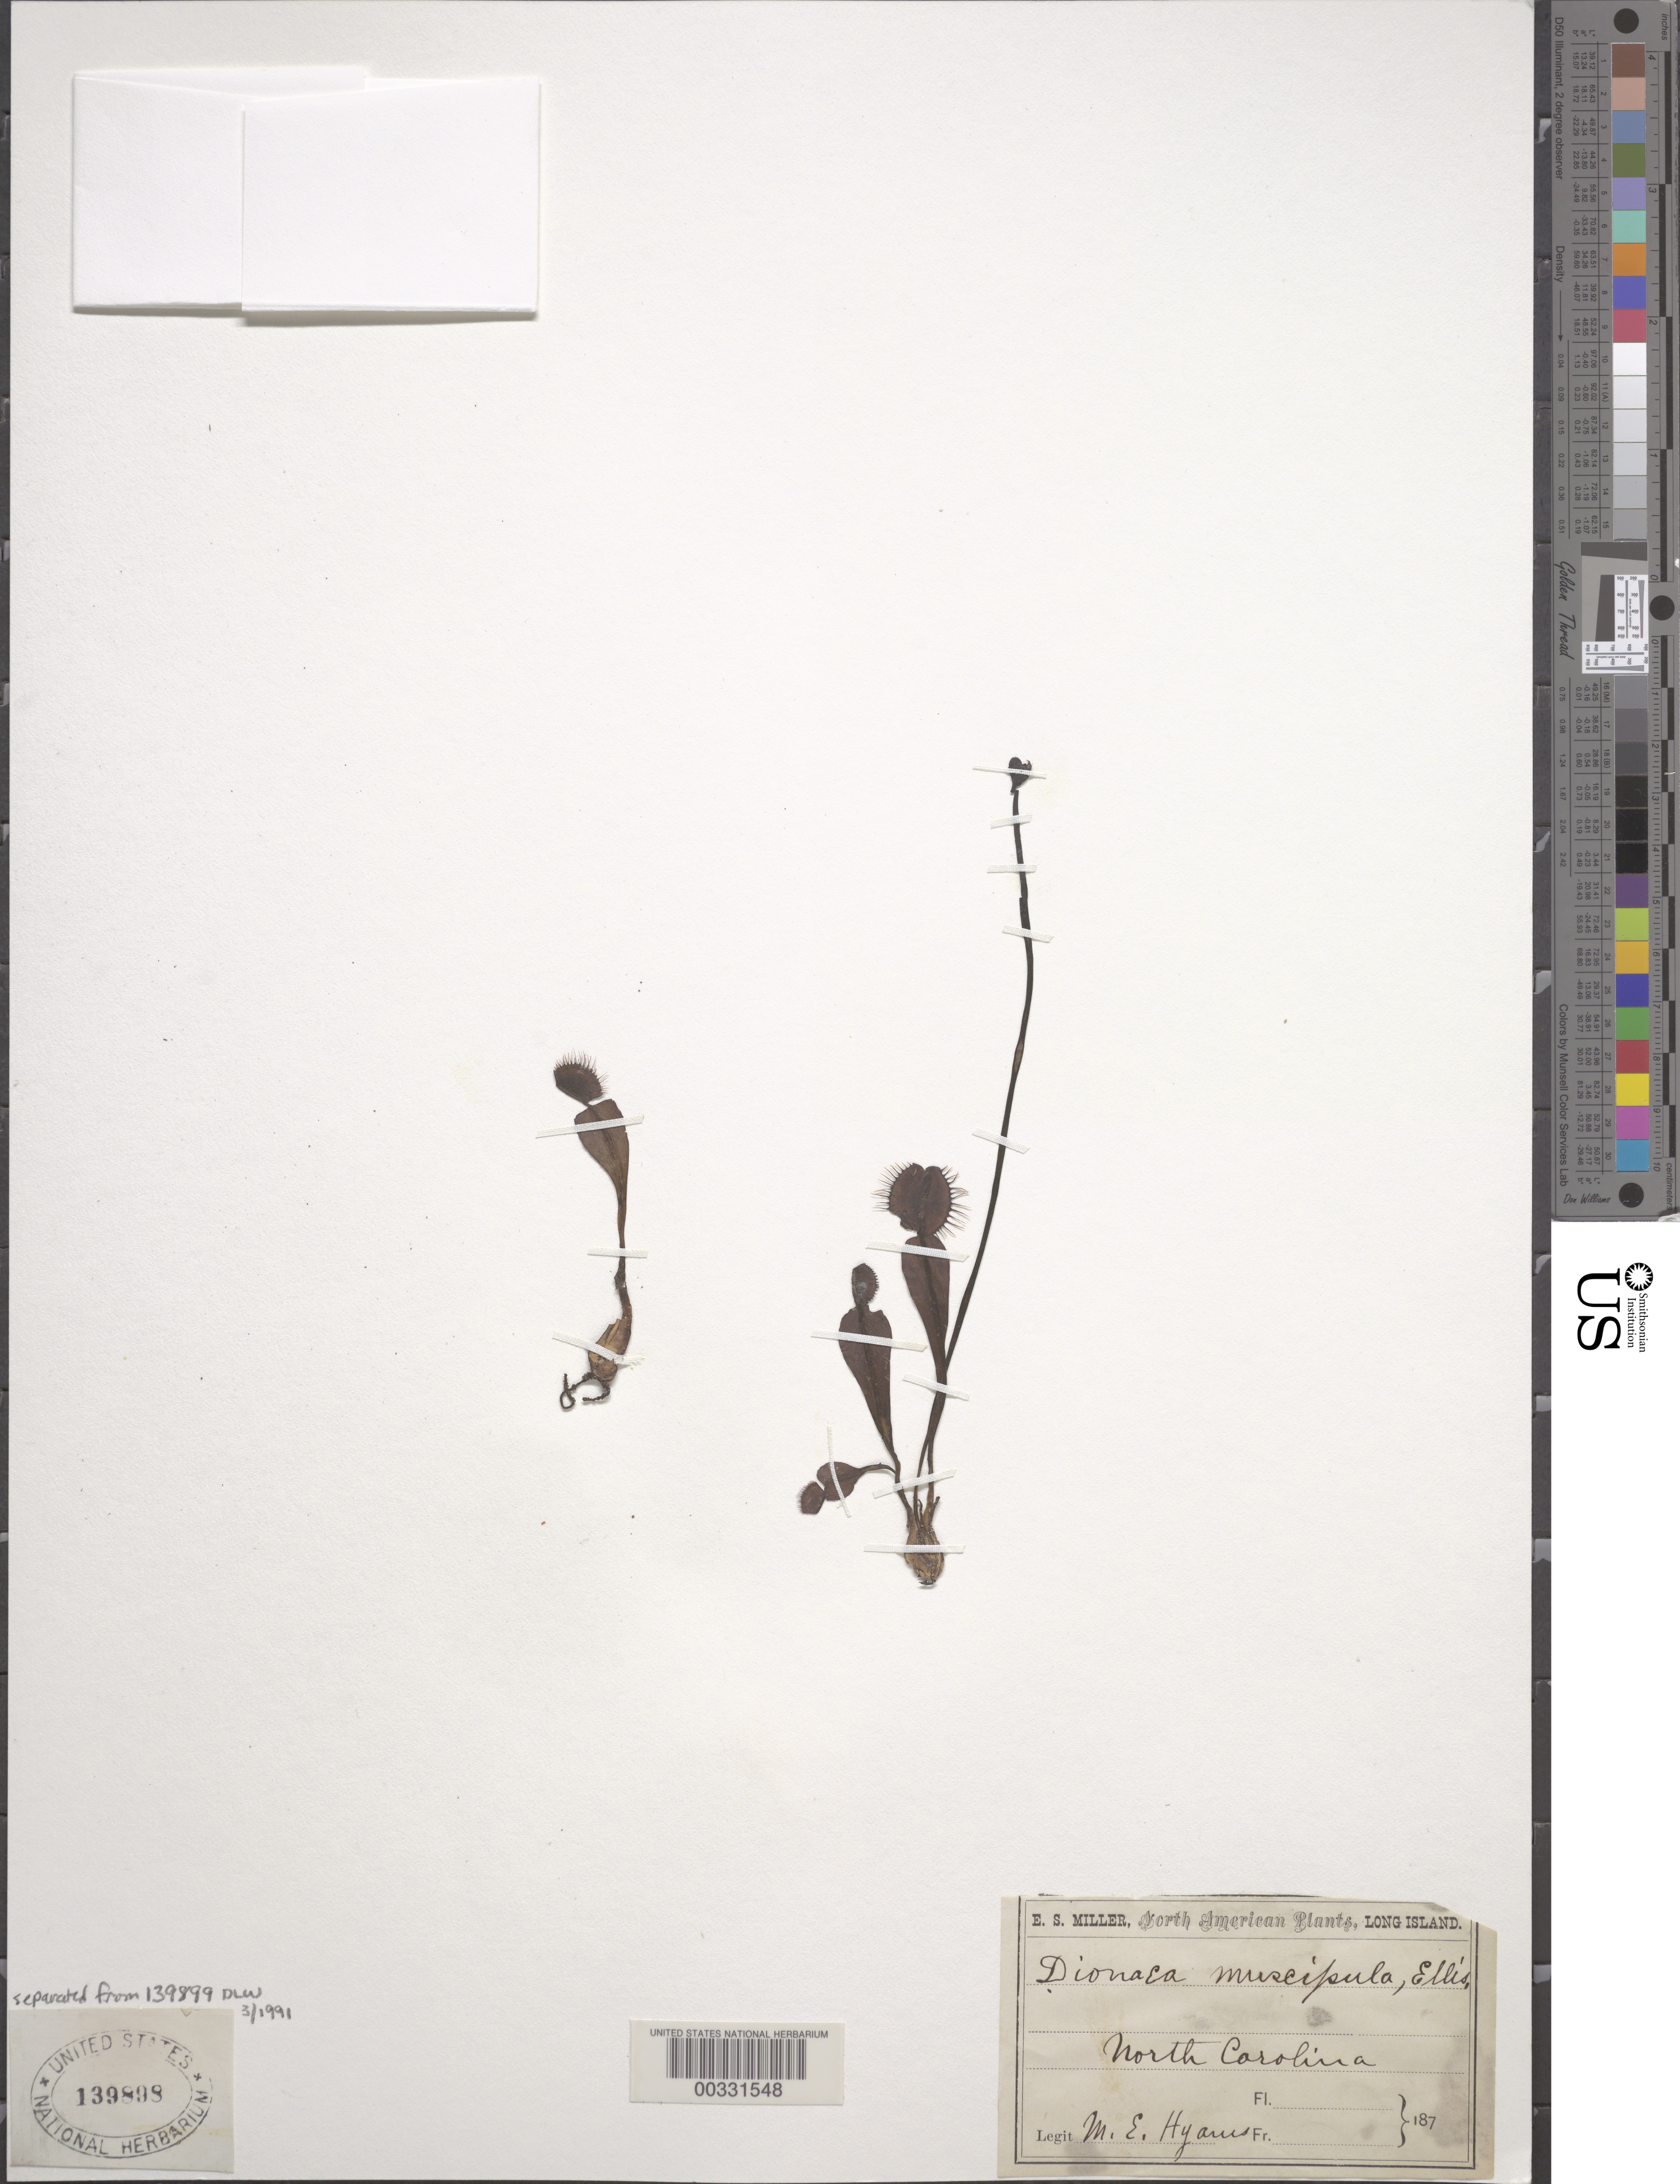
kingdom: Plantae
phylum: Tracheophyta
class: Magnoliopsida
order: Caryophyllales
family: Droseraceae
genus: Dionaea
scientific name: Dionaea muscipula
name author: J. Ellis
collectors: M. E. Hyams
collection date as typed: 187-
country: United States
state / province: North Carolina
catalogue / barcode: US 139898